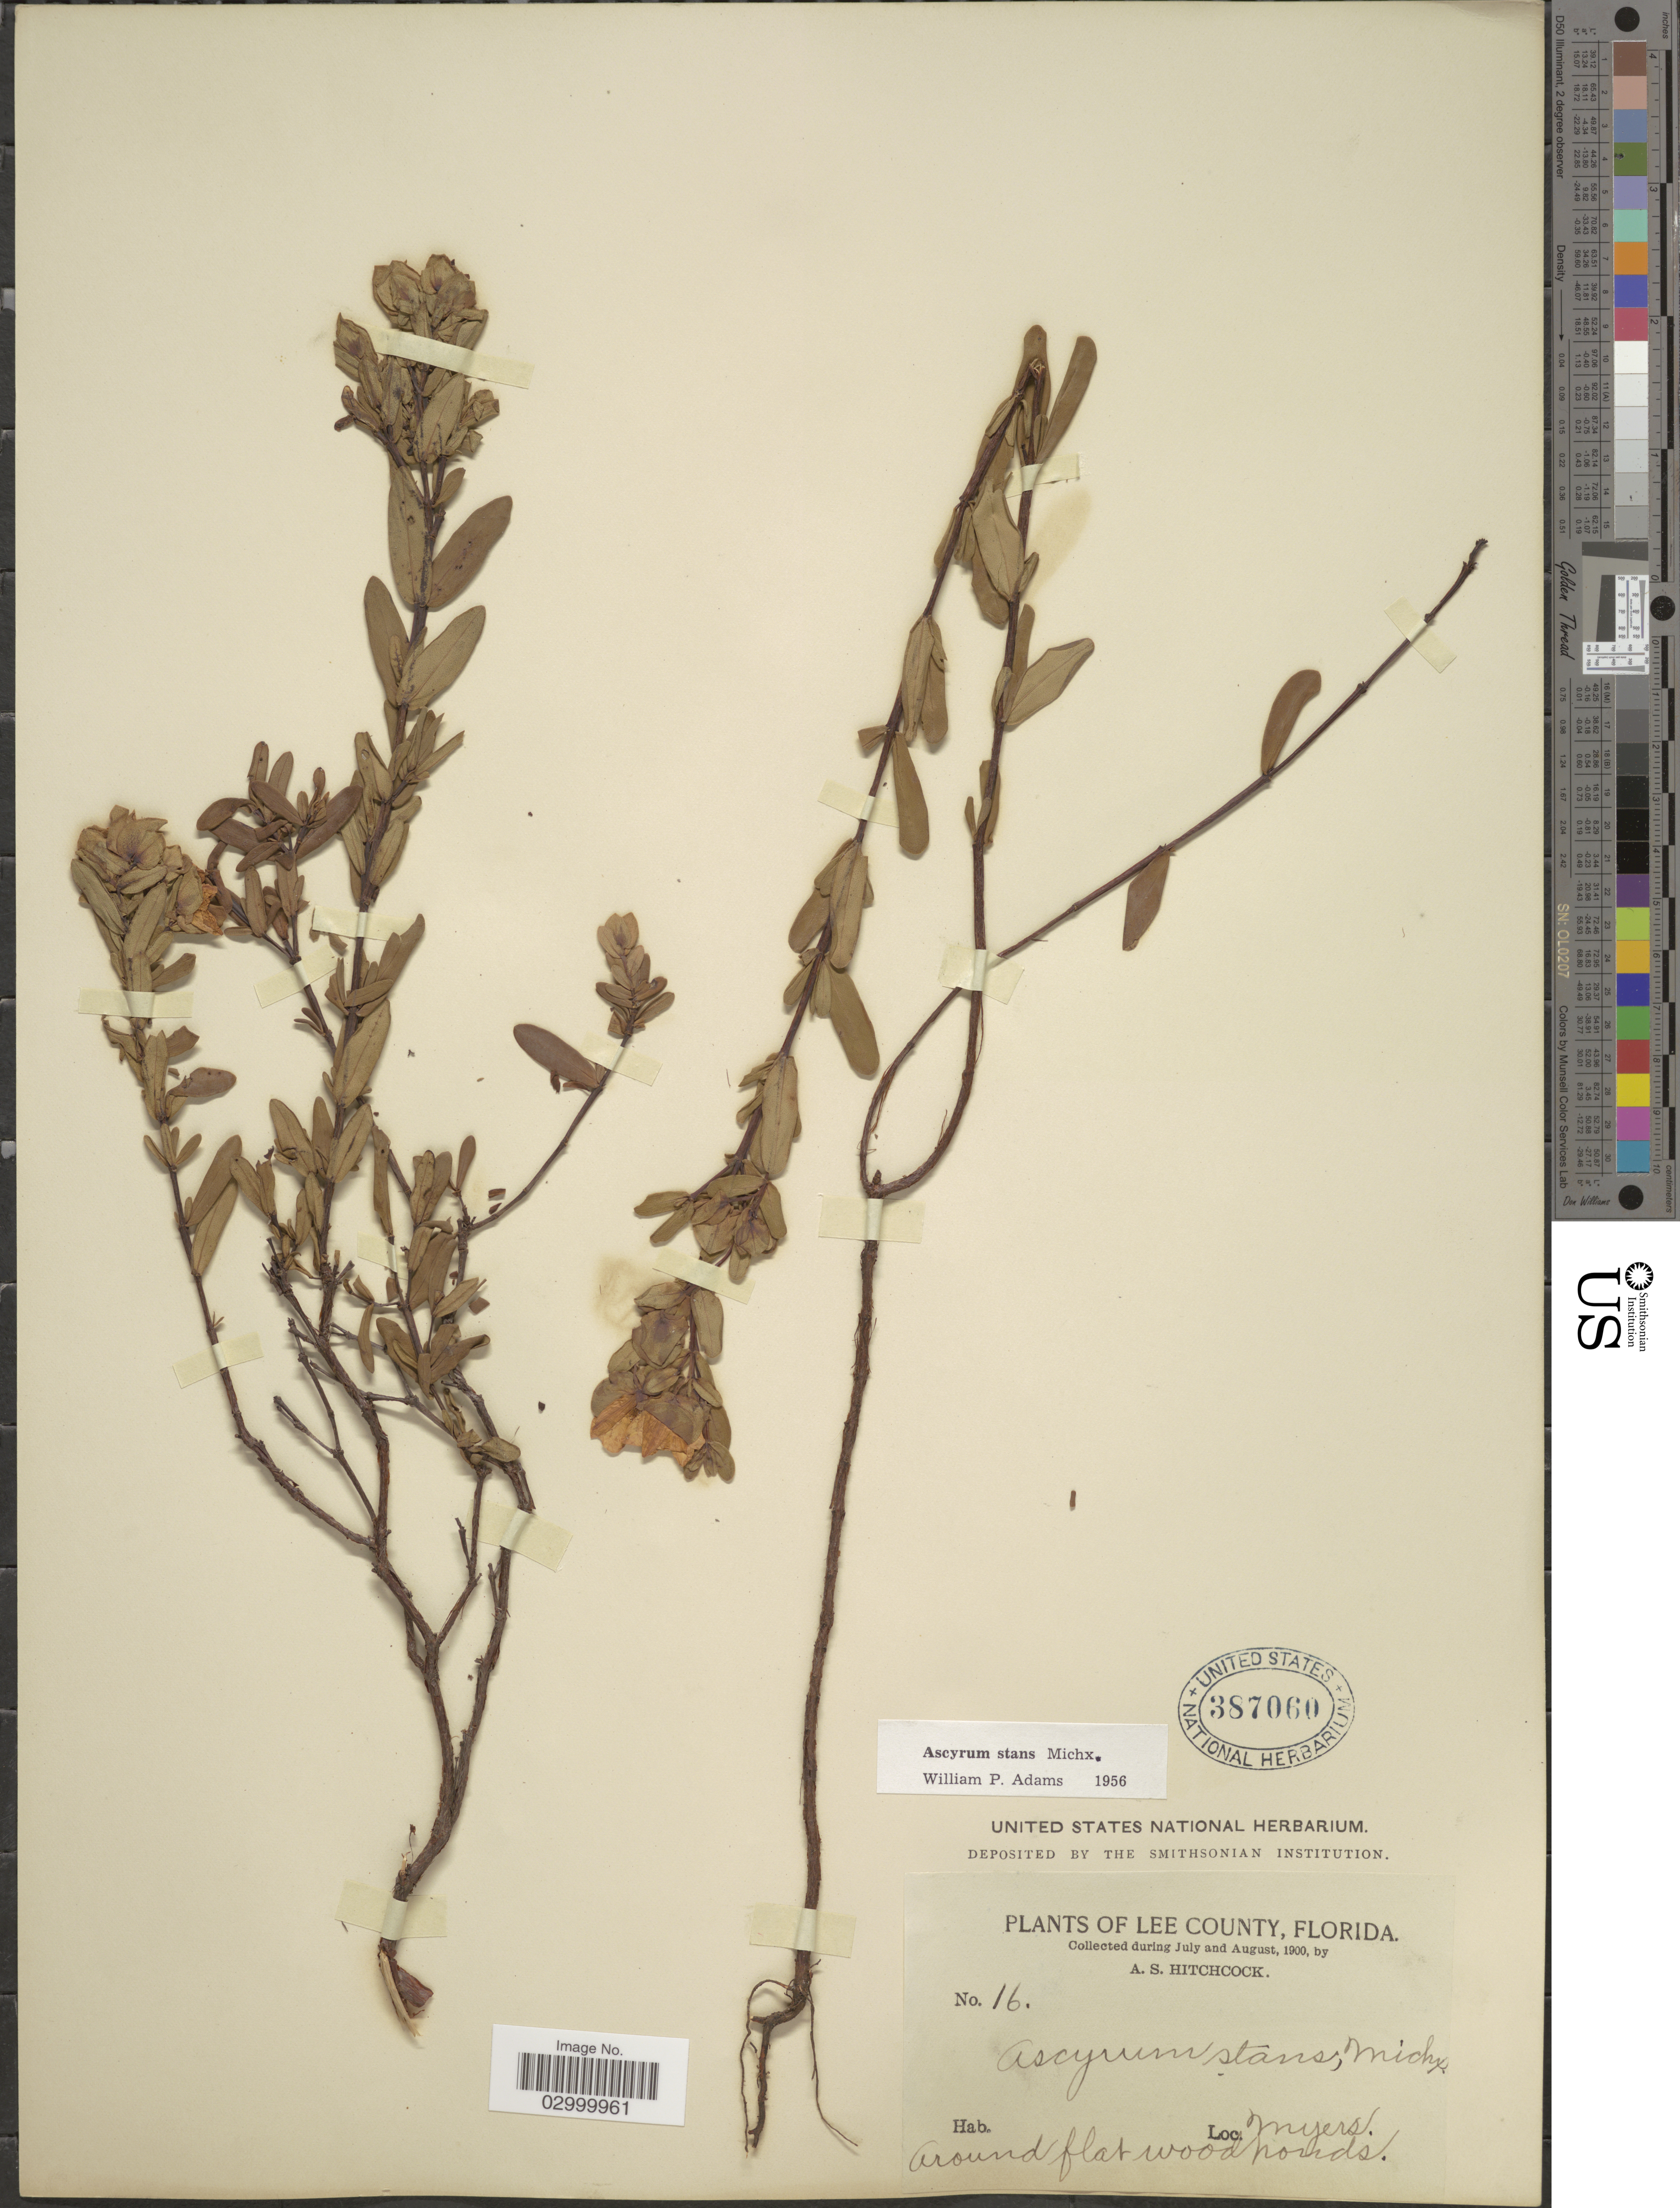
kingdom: Plantae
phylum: Tracheophyta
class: Magnoliopsida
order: Malpighiales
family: Hypericaceae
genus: Hypericum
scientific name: Hypericum crux-andreae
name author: (L.) Crantz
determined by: Strong, Mark T., (BOT), Smithsonian Institution - National Museum of Natural History (UNITED STATES)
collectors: A. S. Hitchcock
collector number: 16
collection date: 1900-07/1900-08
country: United States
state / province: Florida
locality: Lee County. Myers.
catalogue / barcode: US 387060